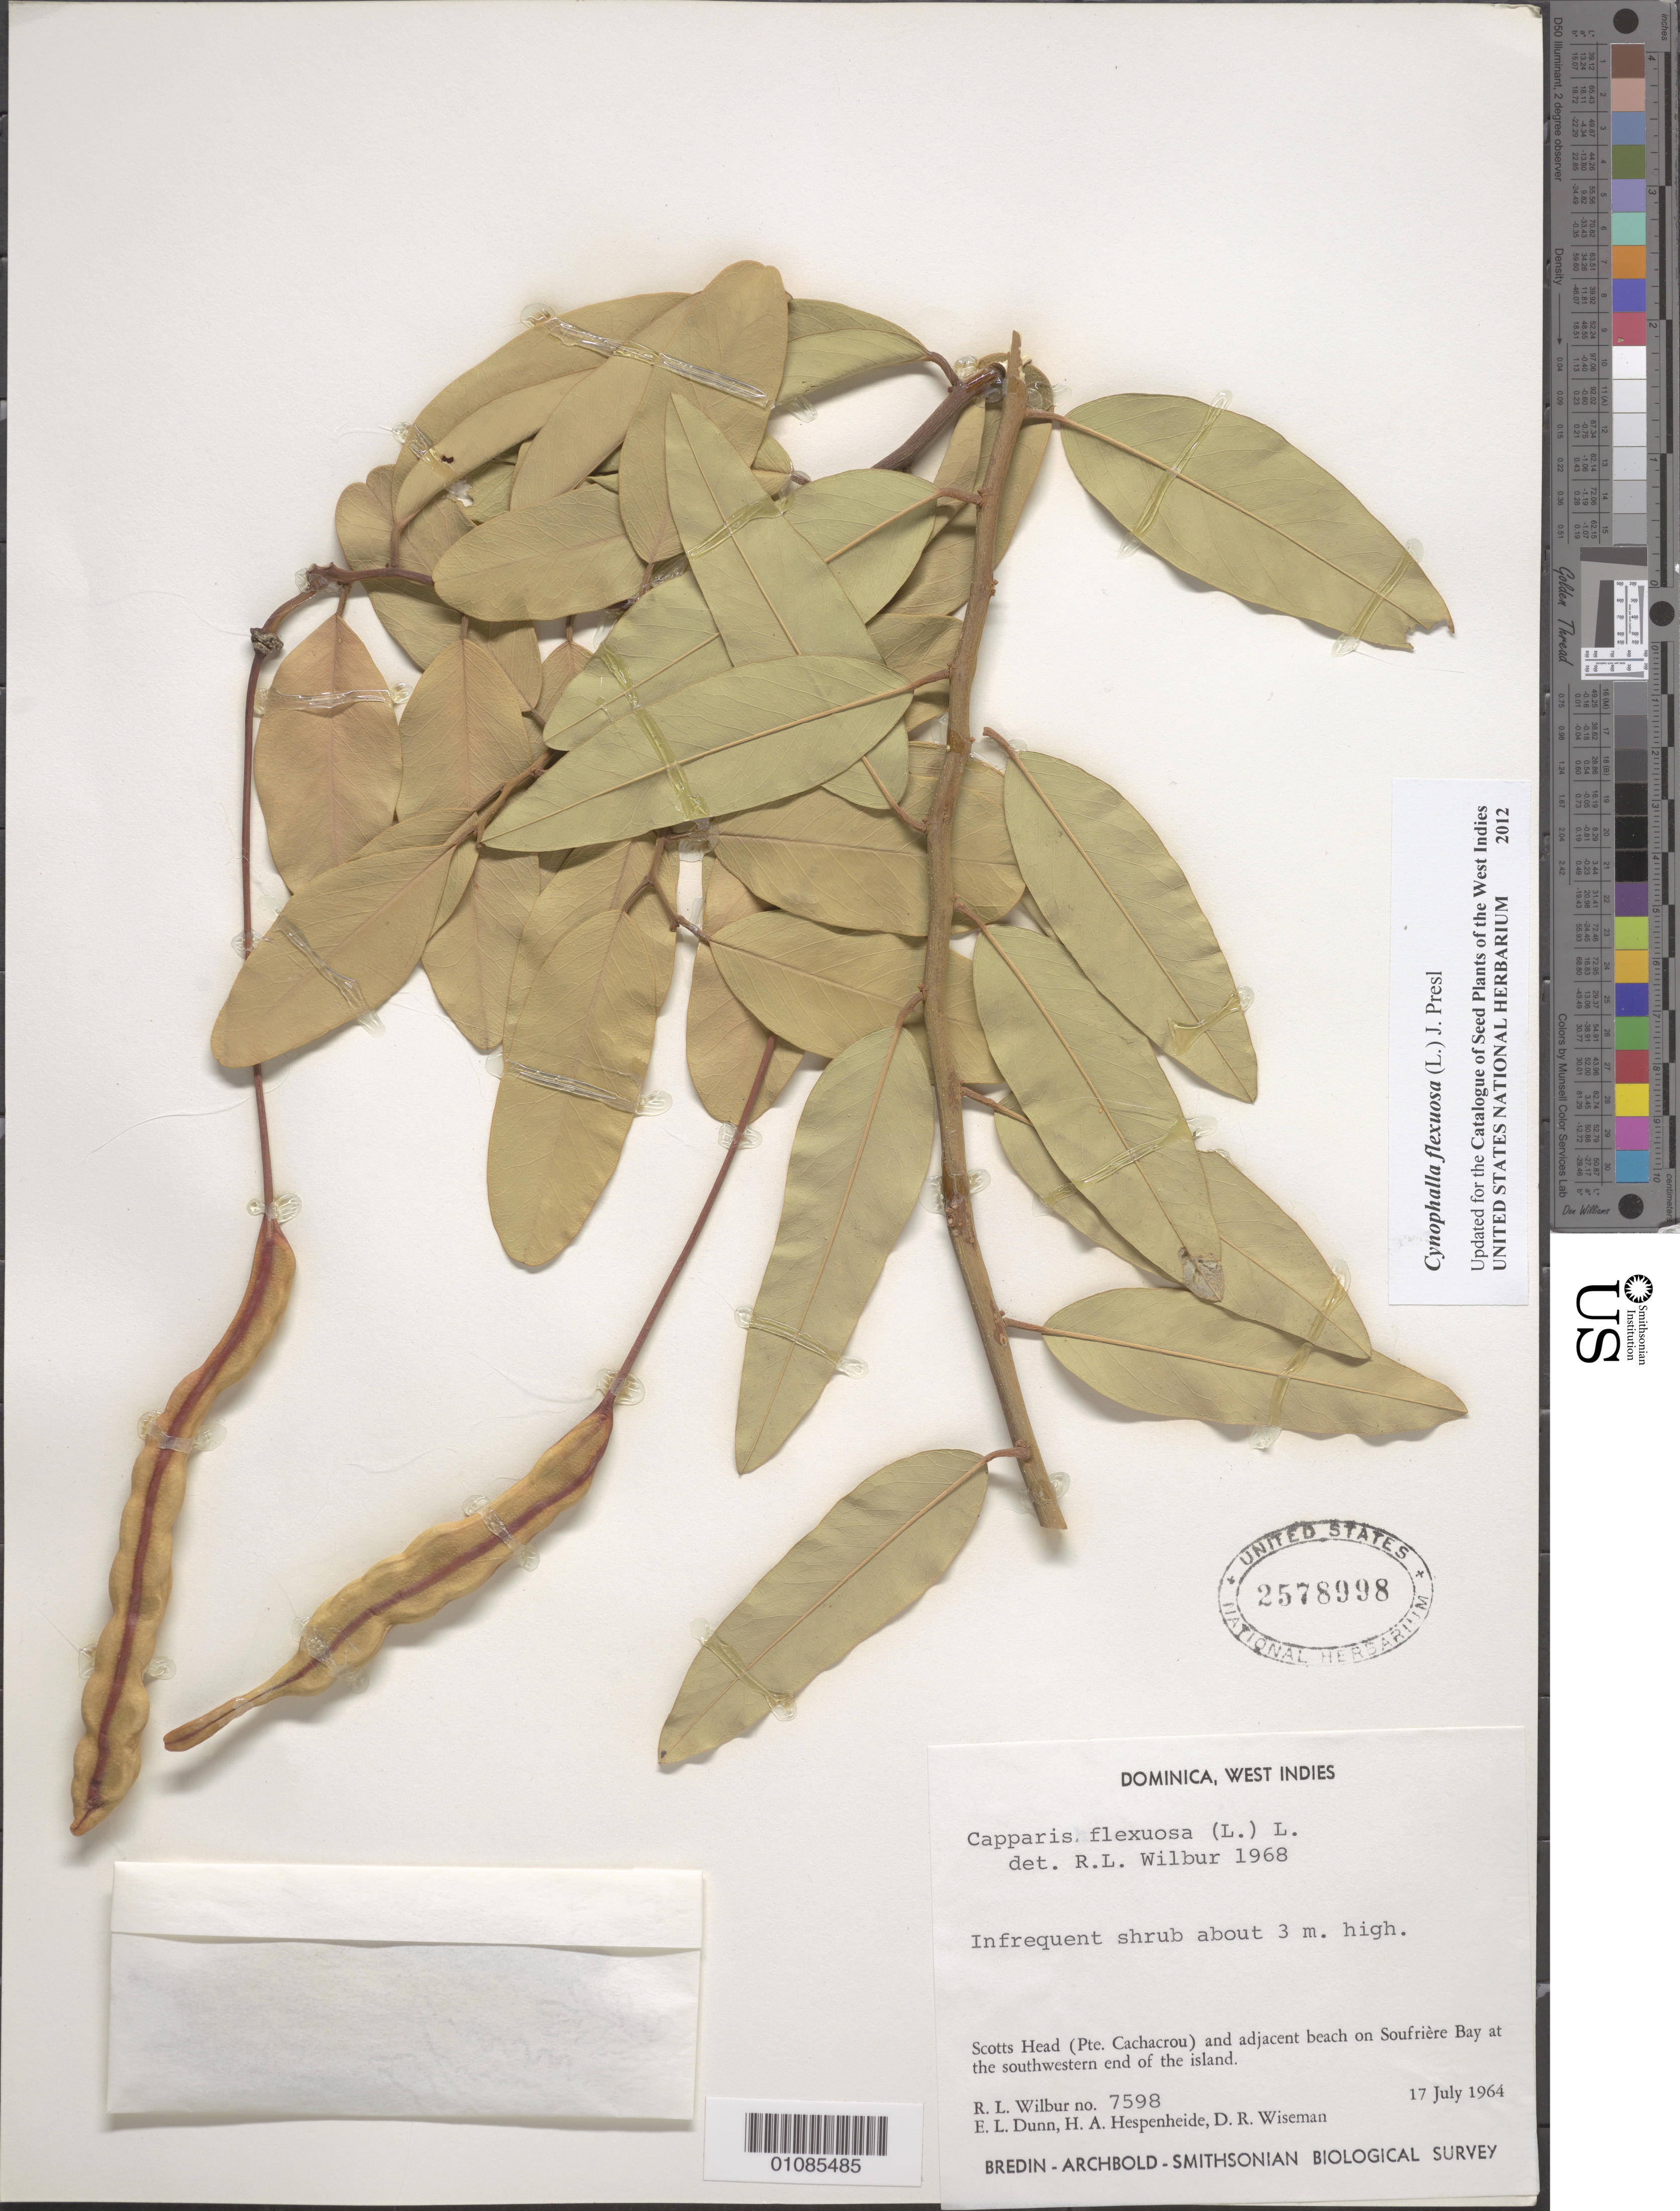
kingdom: Plantae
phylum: Tracheophyta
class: Magnoliopsida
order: Brassicales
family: Capparaceae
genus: Cynophalla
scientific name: Cynophalla flexuosa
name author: (L.) J. Presl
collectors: R. L. Wilbur, E. Dunn, H. A. Hespenheide & D. R. Wiseman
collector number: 7598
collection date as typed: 17 Jul 1964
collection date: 1964-07-17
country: Dominica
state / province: St. Mark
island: Dominica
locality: Scotts Head (Pte. Cachacrou) and adjacent beach on Soufriere Bay at the SW end of the island.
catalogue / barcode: US 2578998